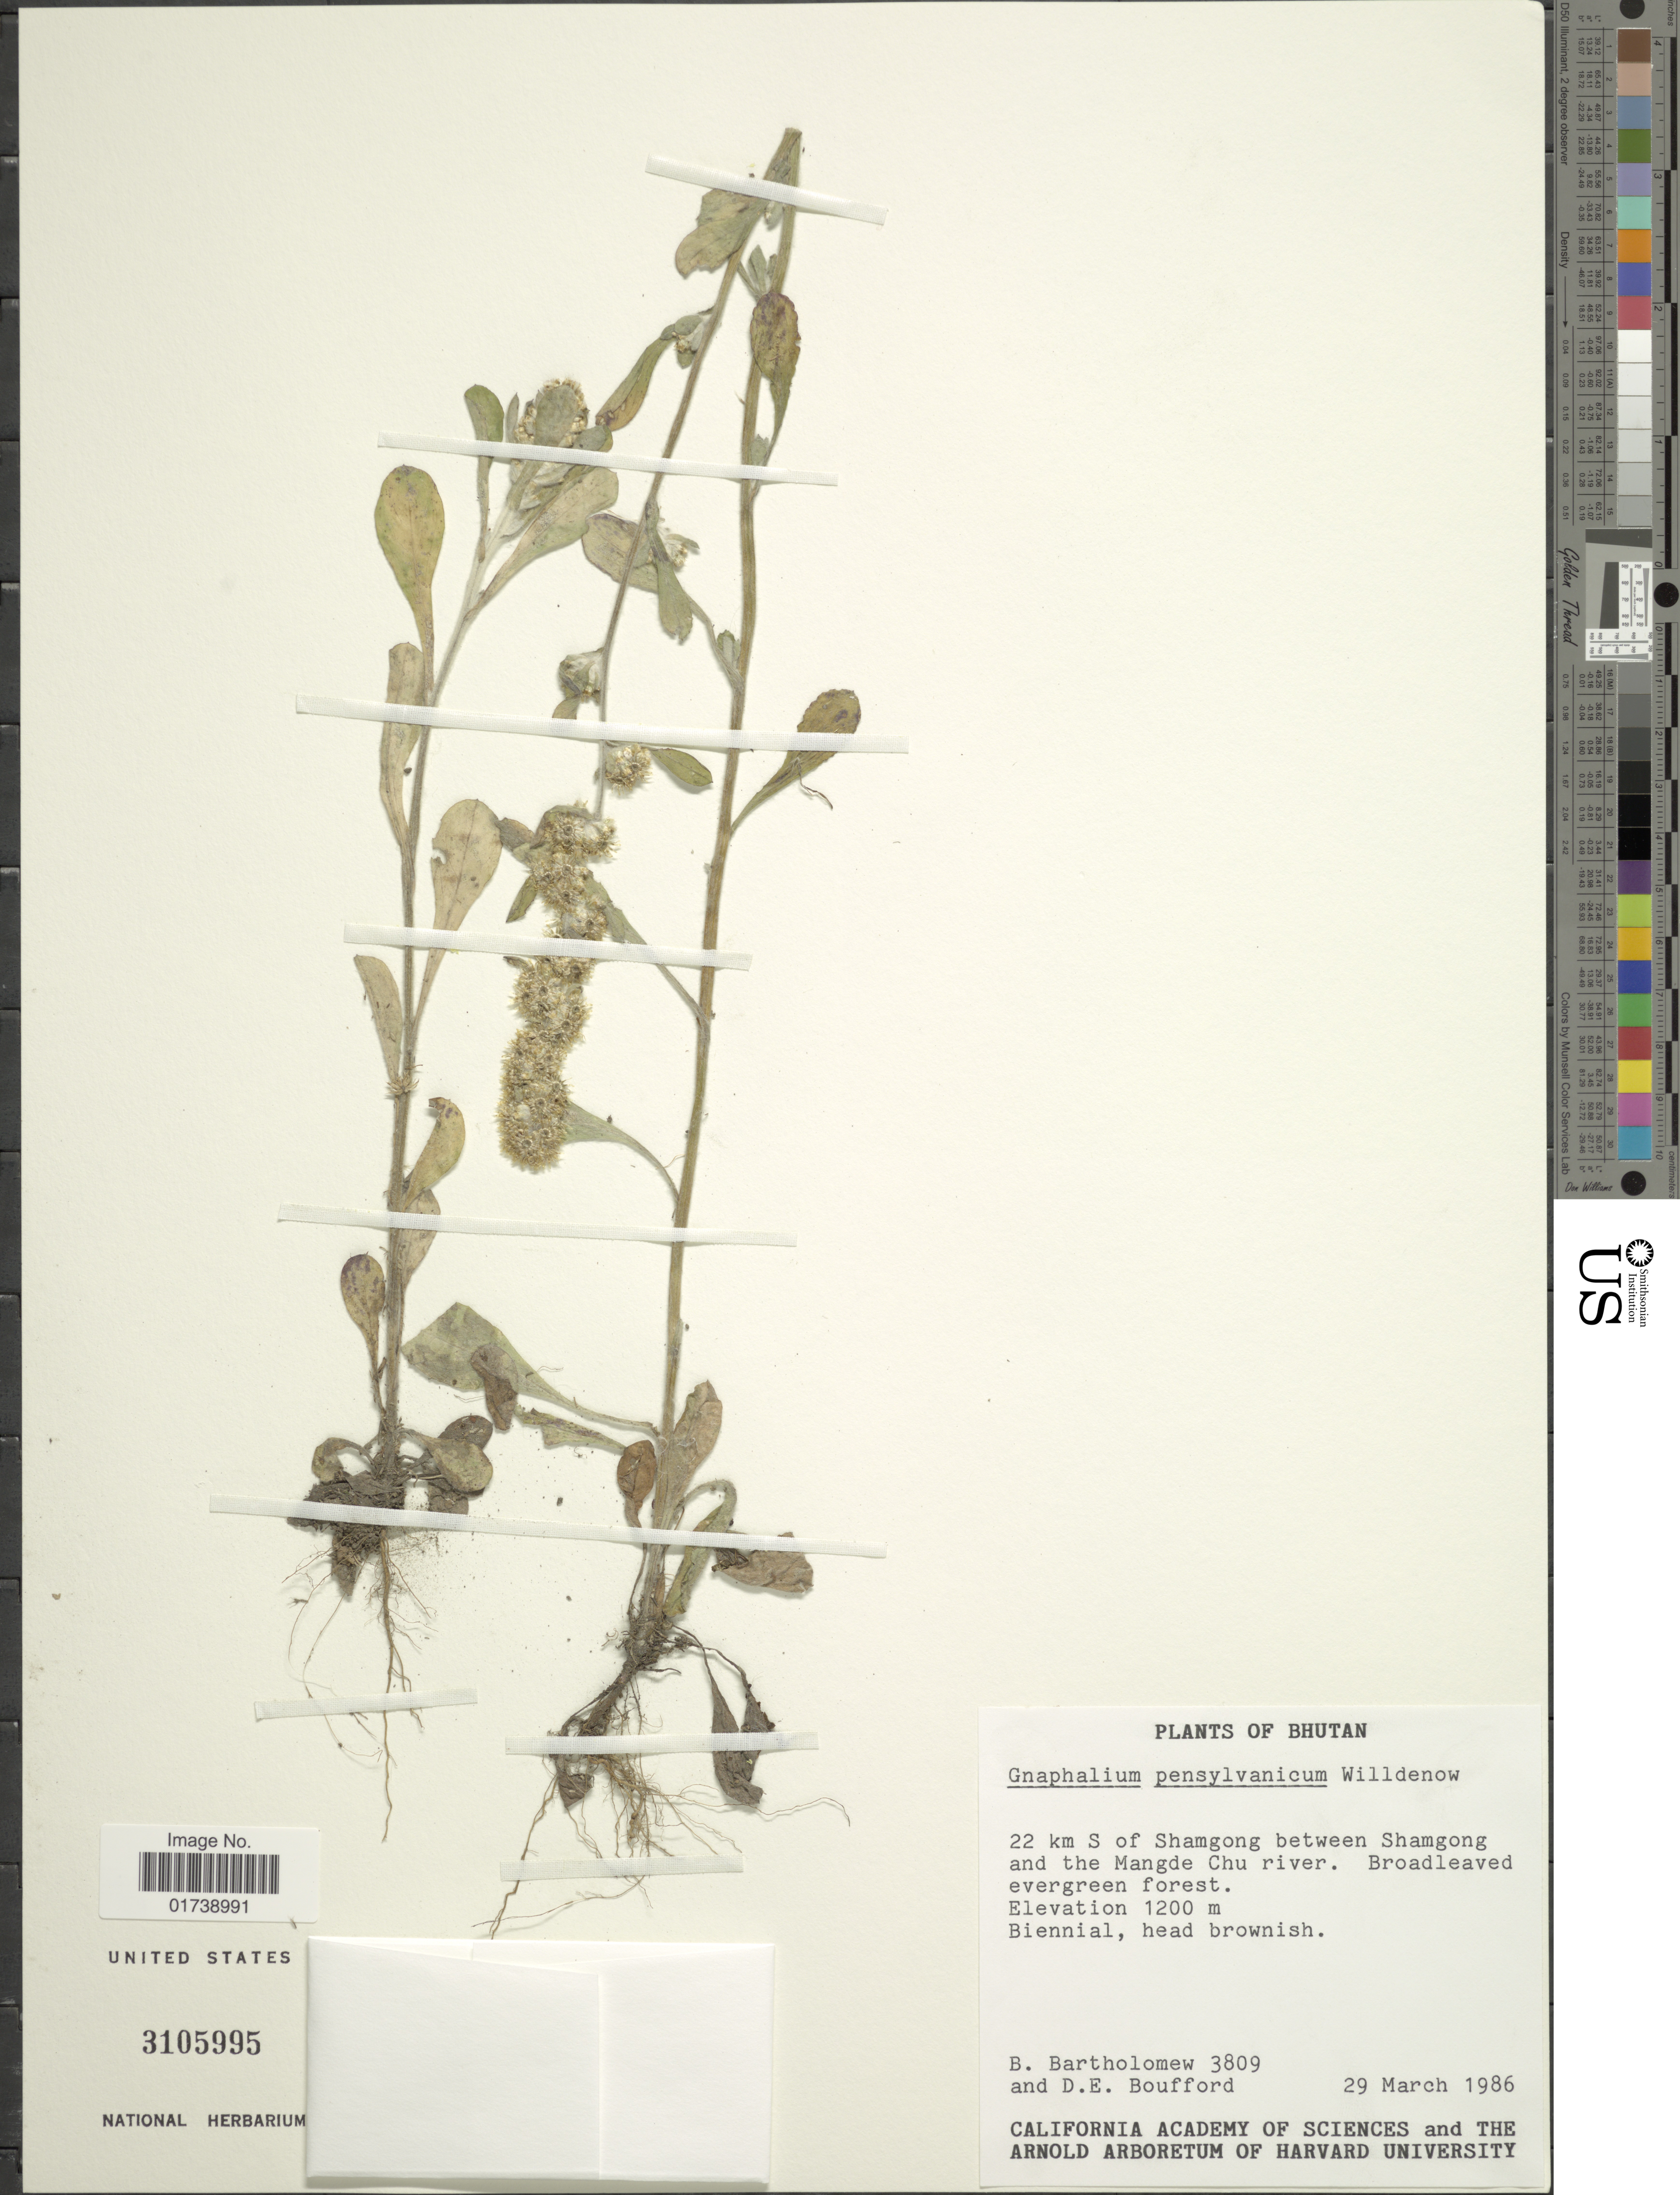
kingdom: Plantae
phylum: Tracheophyta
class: Magnoliopsida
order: Asterales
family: Asteraceae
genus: Gamochaeta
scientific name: Gamochaeta pensylvanica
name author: (Willd.) Cabrera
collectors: B. Bartholomew & D. E. Boufford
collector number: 3809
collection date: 1986-03-29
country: Bhutan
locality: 22 km S of Shamgong between Shamgong and the Mande Chu River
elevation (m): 1200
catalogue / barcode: US 3105995